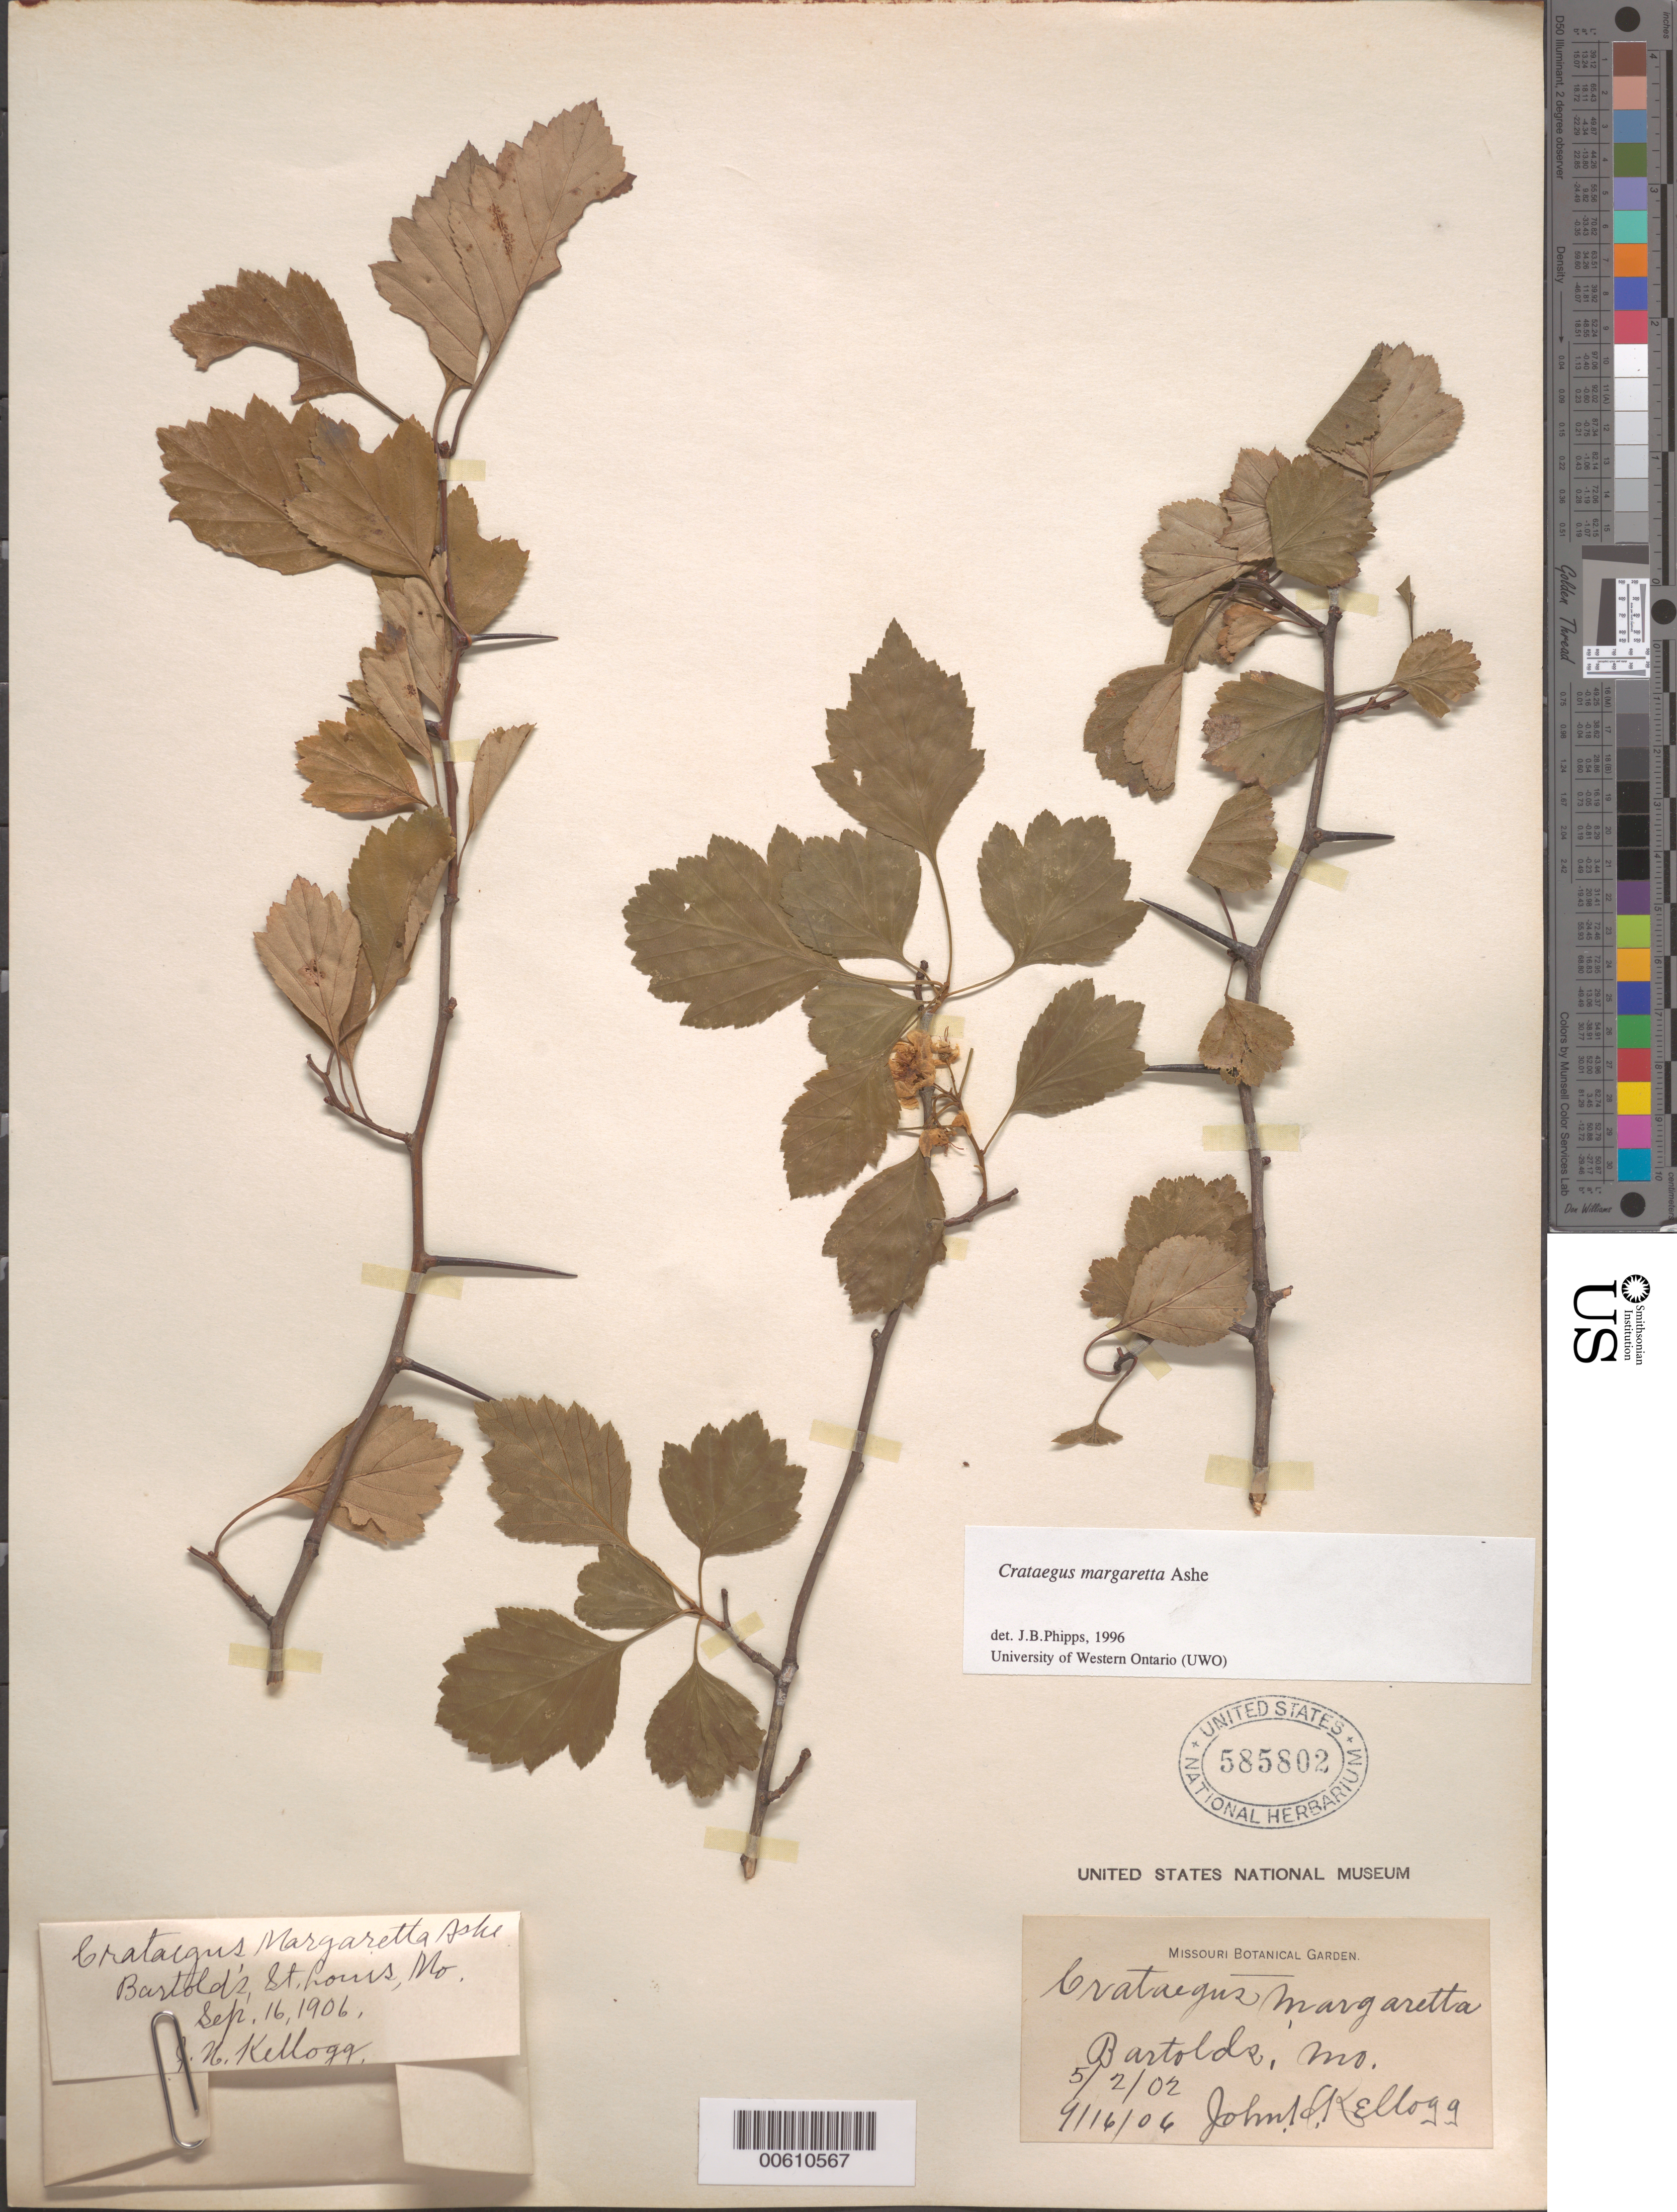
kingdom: Plantae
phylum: Tracheophyta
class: Magnoliopsida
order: Rosales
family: Rosaceae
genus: Crataegus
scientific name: Crataegus margarettae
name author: Ashe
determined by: Phipps, James B., (UWO), University of Western Ontario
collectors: J. H. Kellogg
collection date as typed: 02 May 1902 and 16 Sep 1906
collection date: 1902-05-02,1906-09-16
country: United States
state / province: Missouri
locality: Bartolds, St. Louis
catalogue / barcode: US 585802